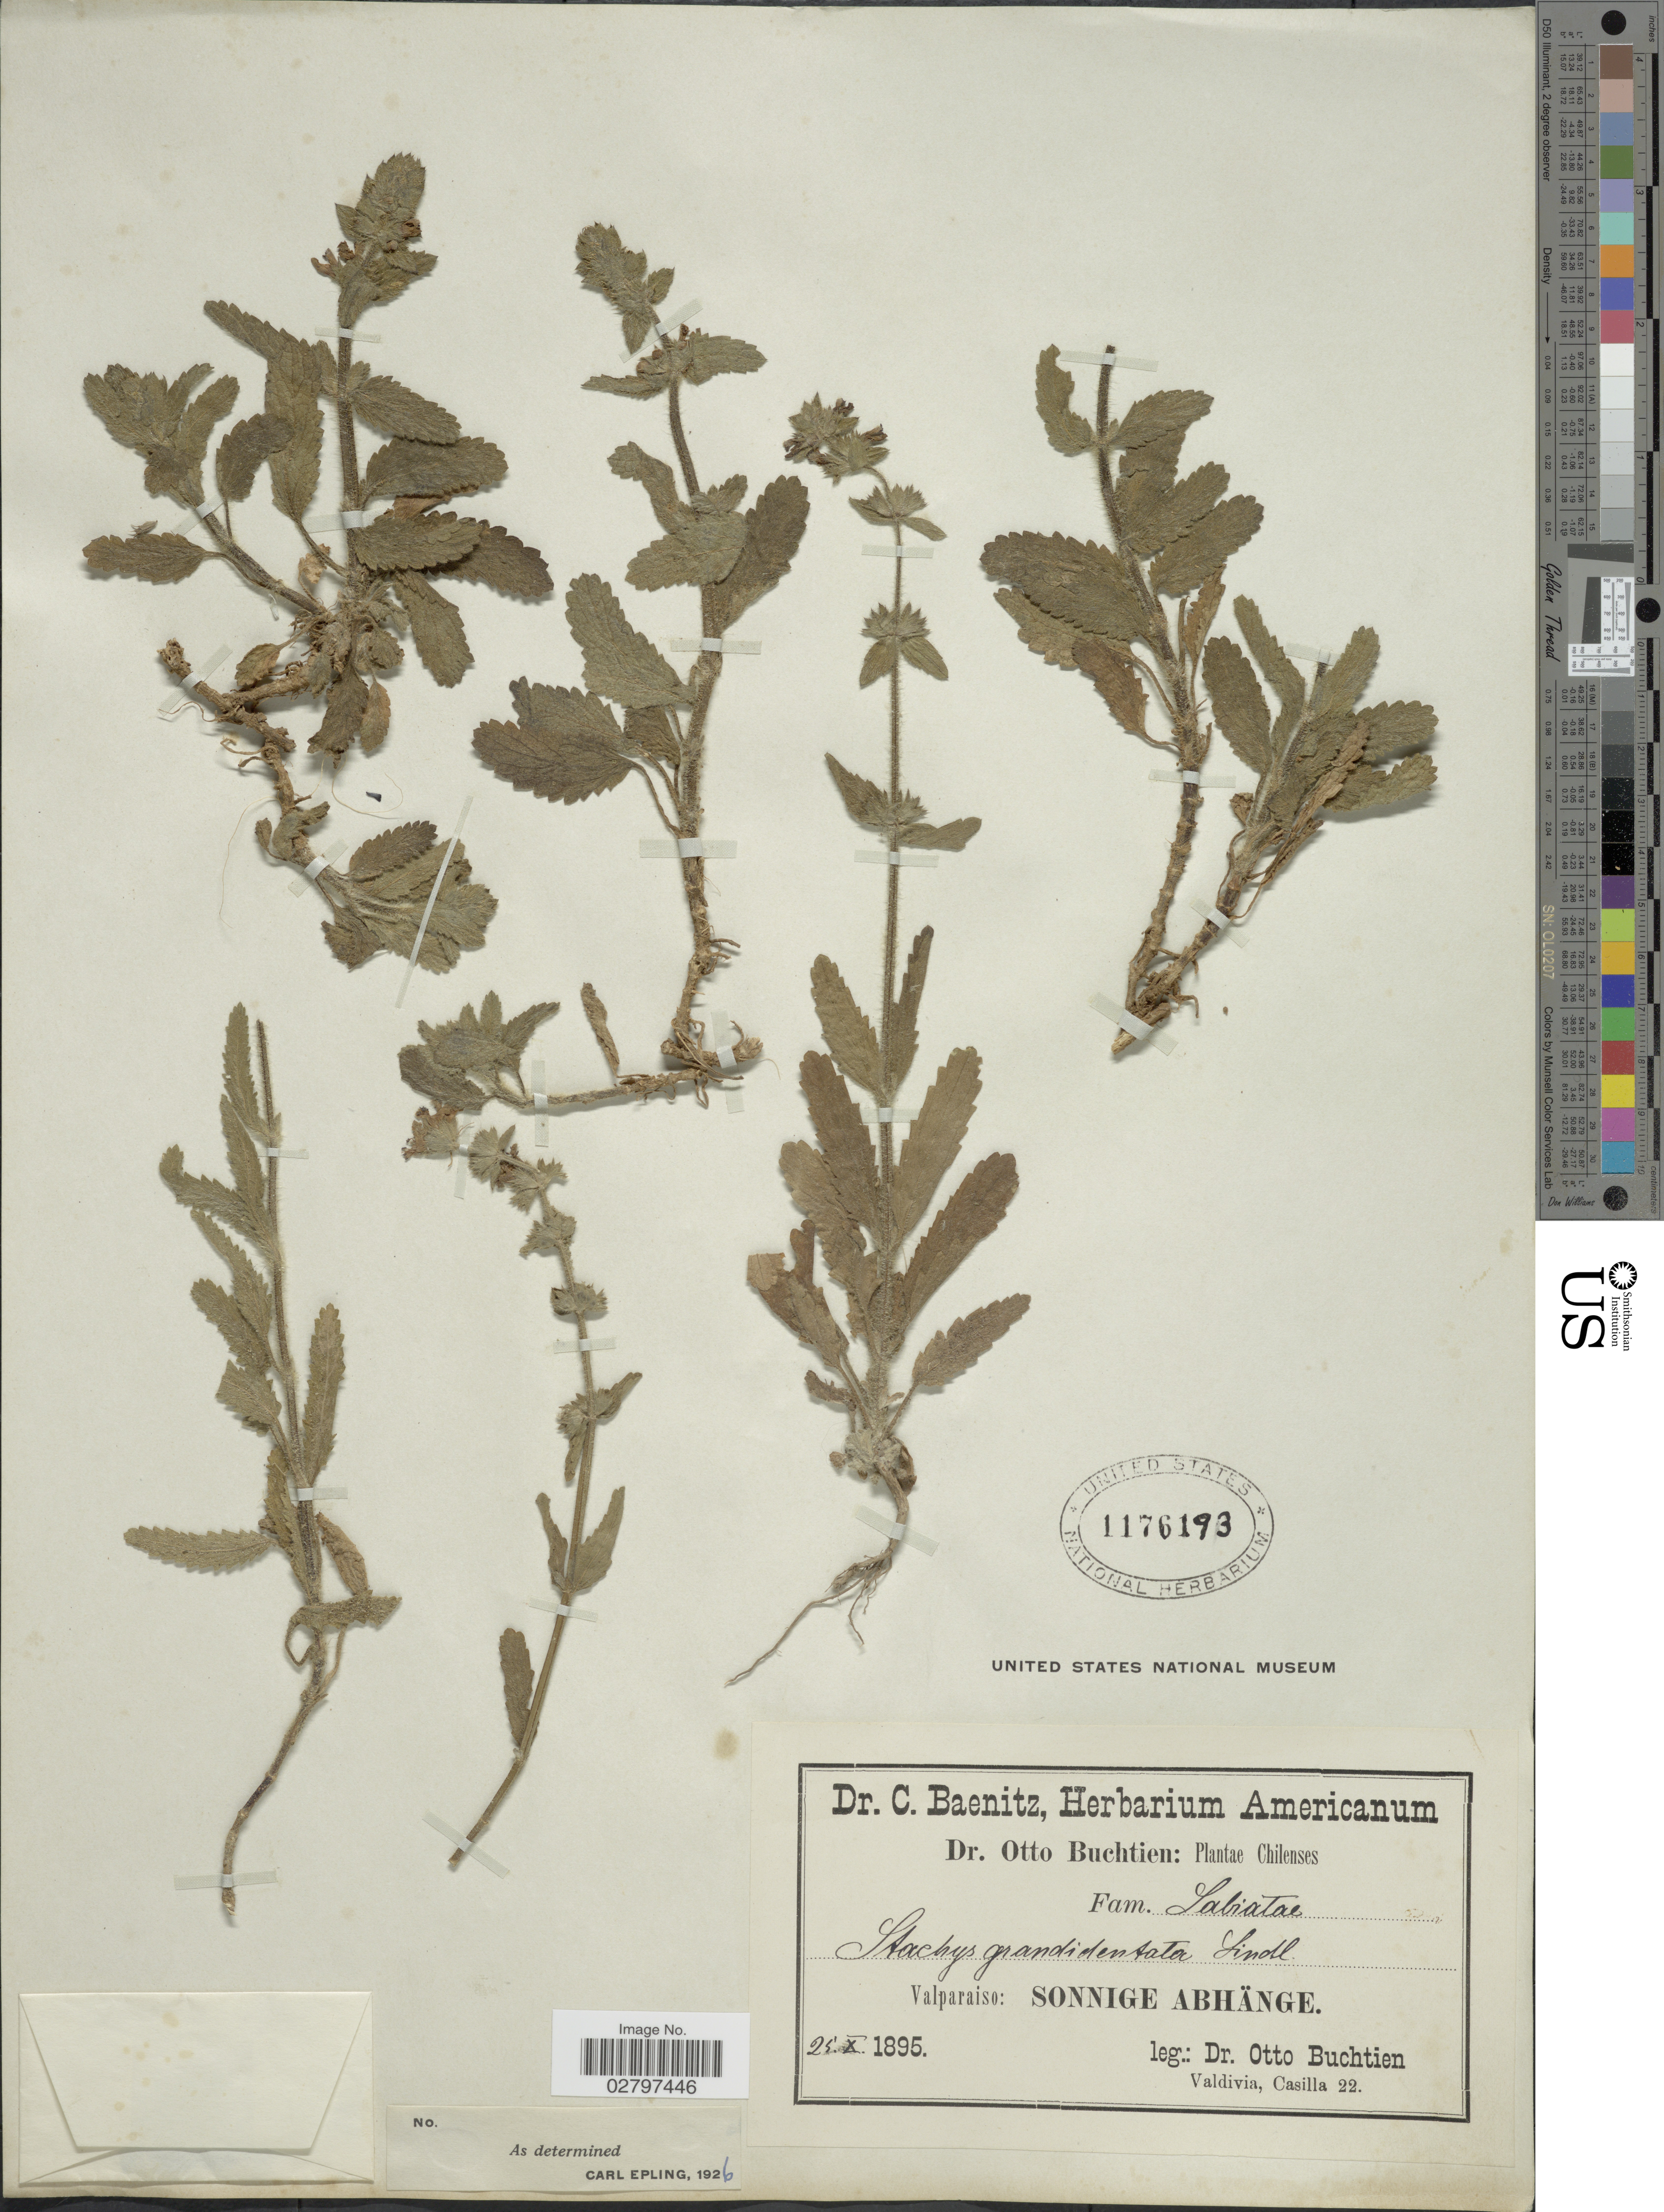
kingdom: Plantae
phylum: Tracheophyta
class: Magnoliopsida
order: Lamiales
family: Lamiaceae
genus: Stachys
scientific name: Stachys grandidentata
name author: Lindl.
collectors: O. Buchtien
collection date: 1895-10-25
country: Chile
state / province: Valparaíso (V)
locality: Sonnige abhänge.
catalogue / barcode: US 1176193